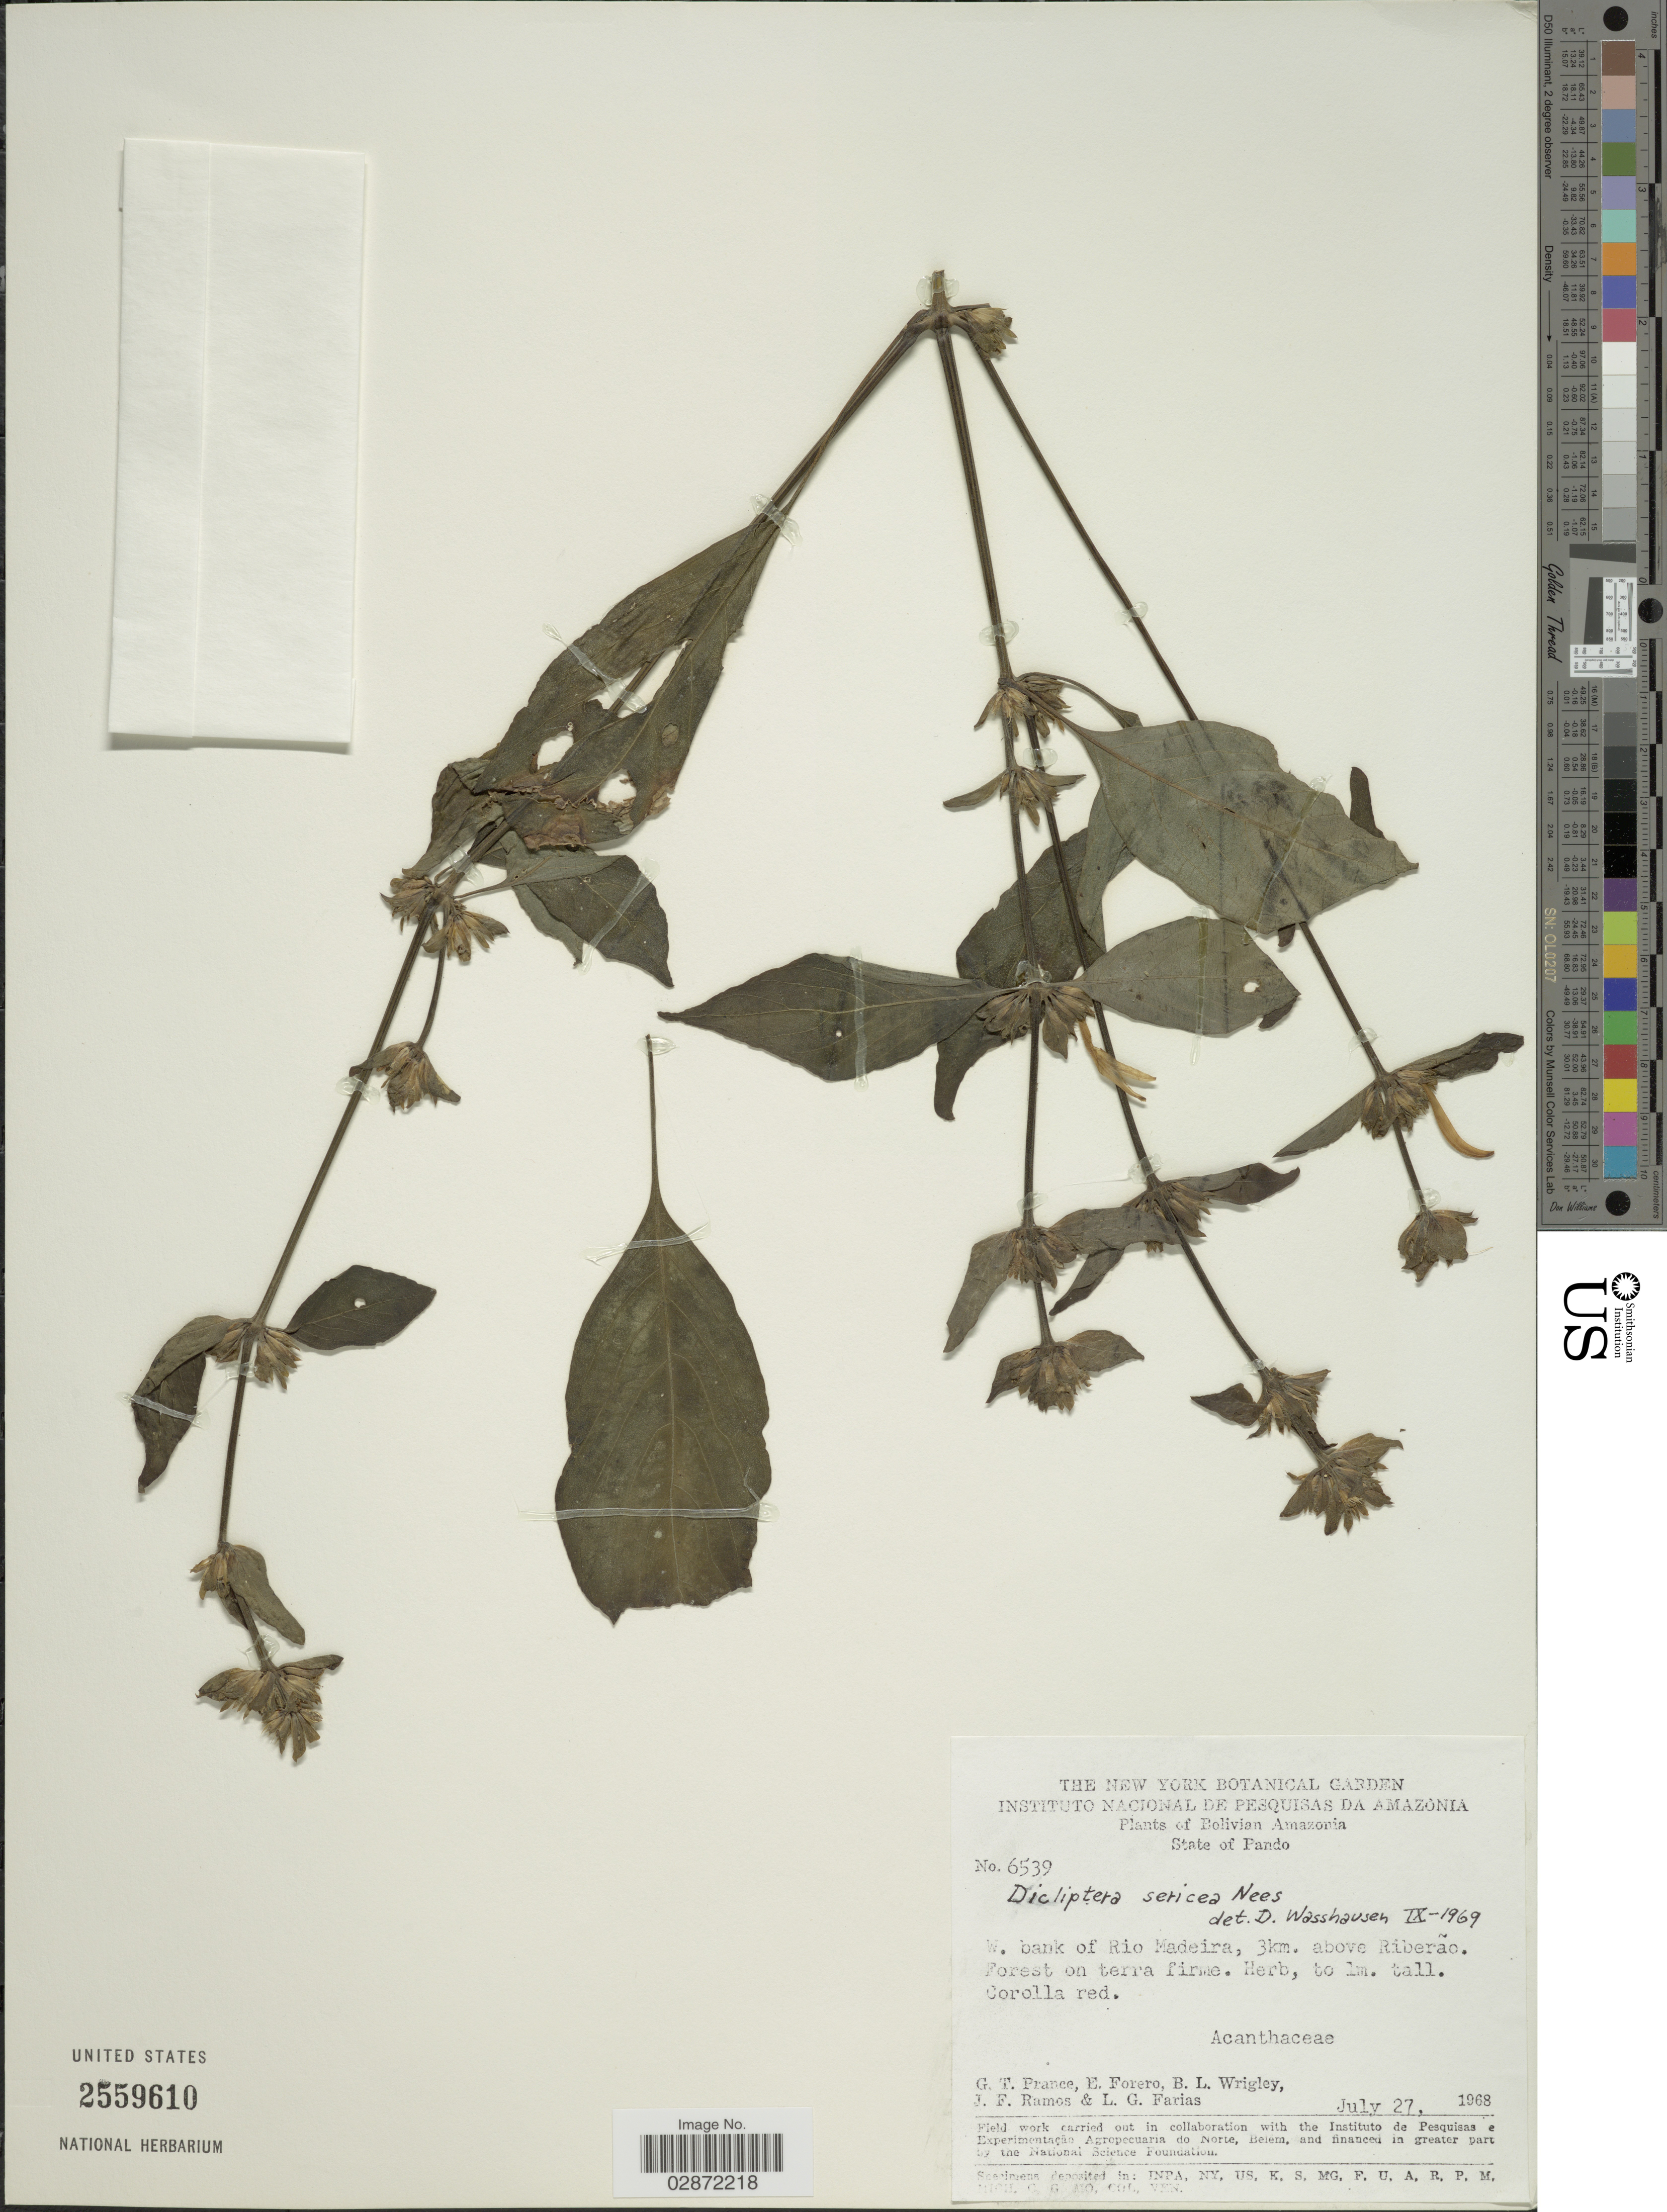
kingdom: Plantae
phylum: Tracheophyta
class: Magnoliopsida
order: Lamiales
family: Acanthaceae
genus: Dicliptera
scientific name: Dicliptera squarrosa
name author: Nees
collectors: G. T. Prance, E. Forero, B. L. Wrigley, J. F. Ramos & L. G. Farias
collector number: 6539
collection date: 1968-07-27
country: Bolivia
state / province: Pando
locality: Bolivian Amazonia. State of Pando. W. bank of Rio Madeira, 3km. above Riberão.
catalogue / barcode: US 2559610